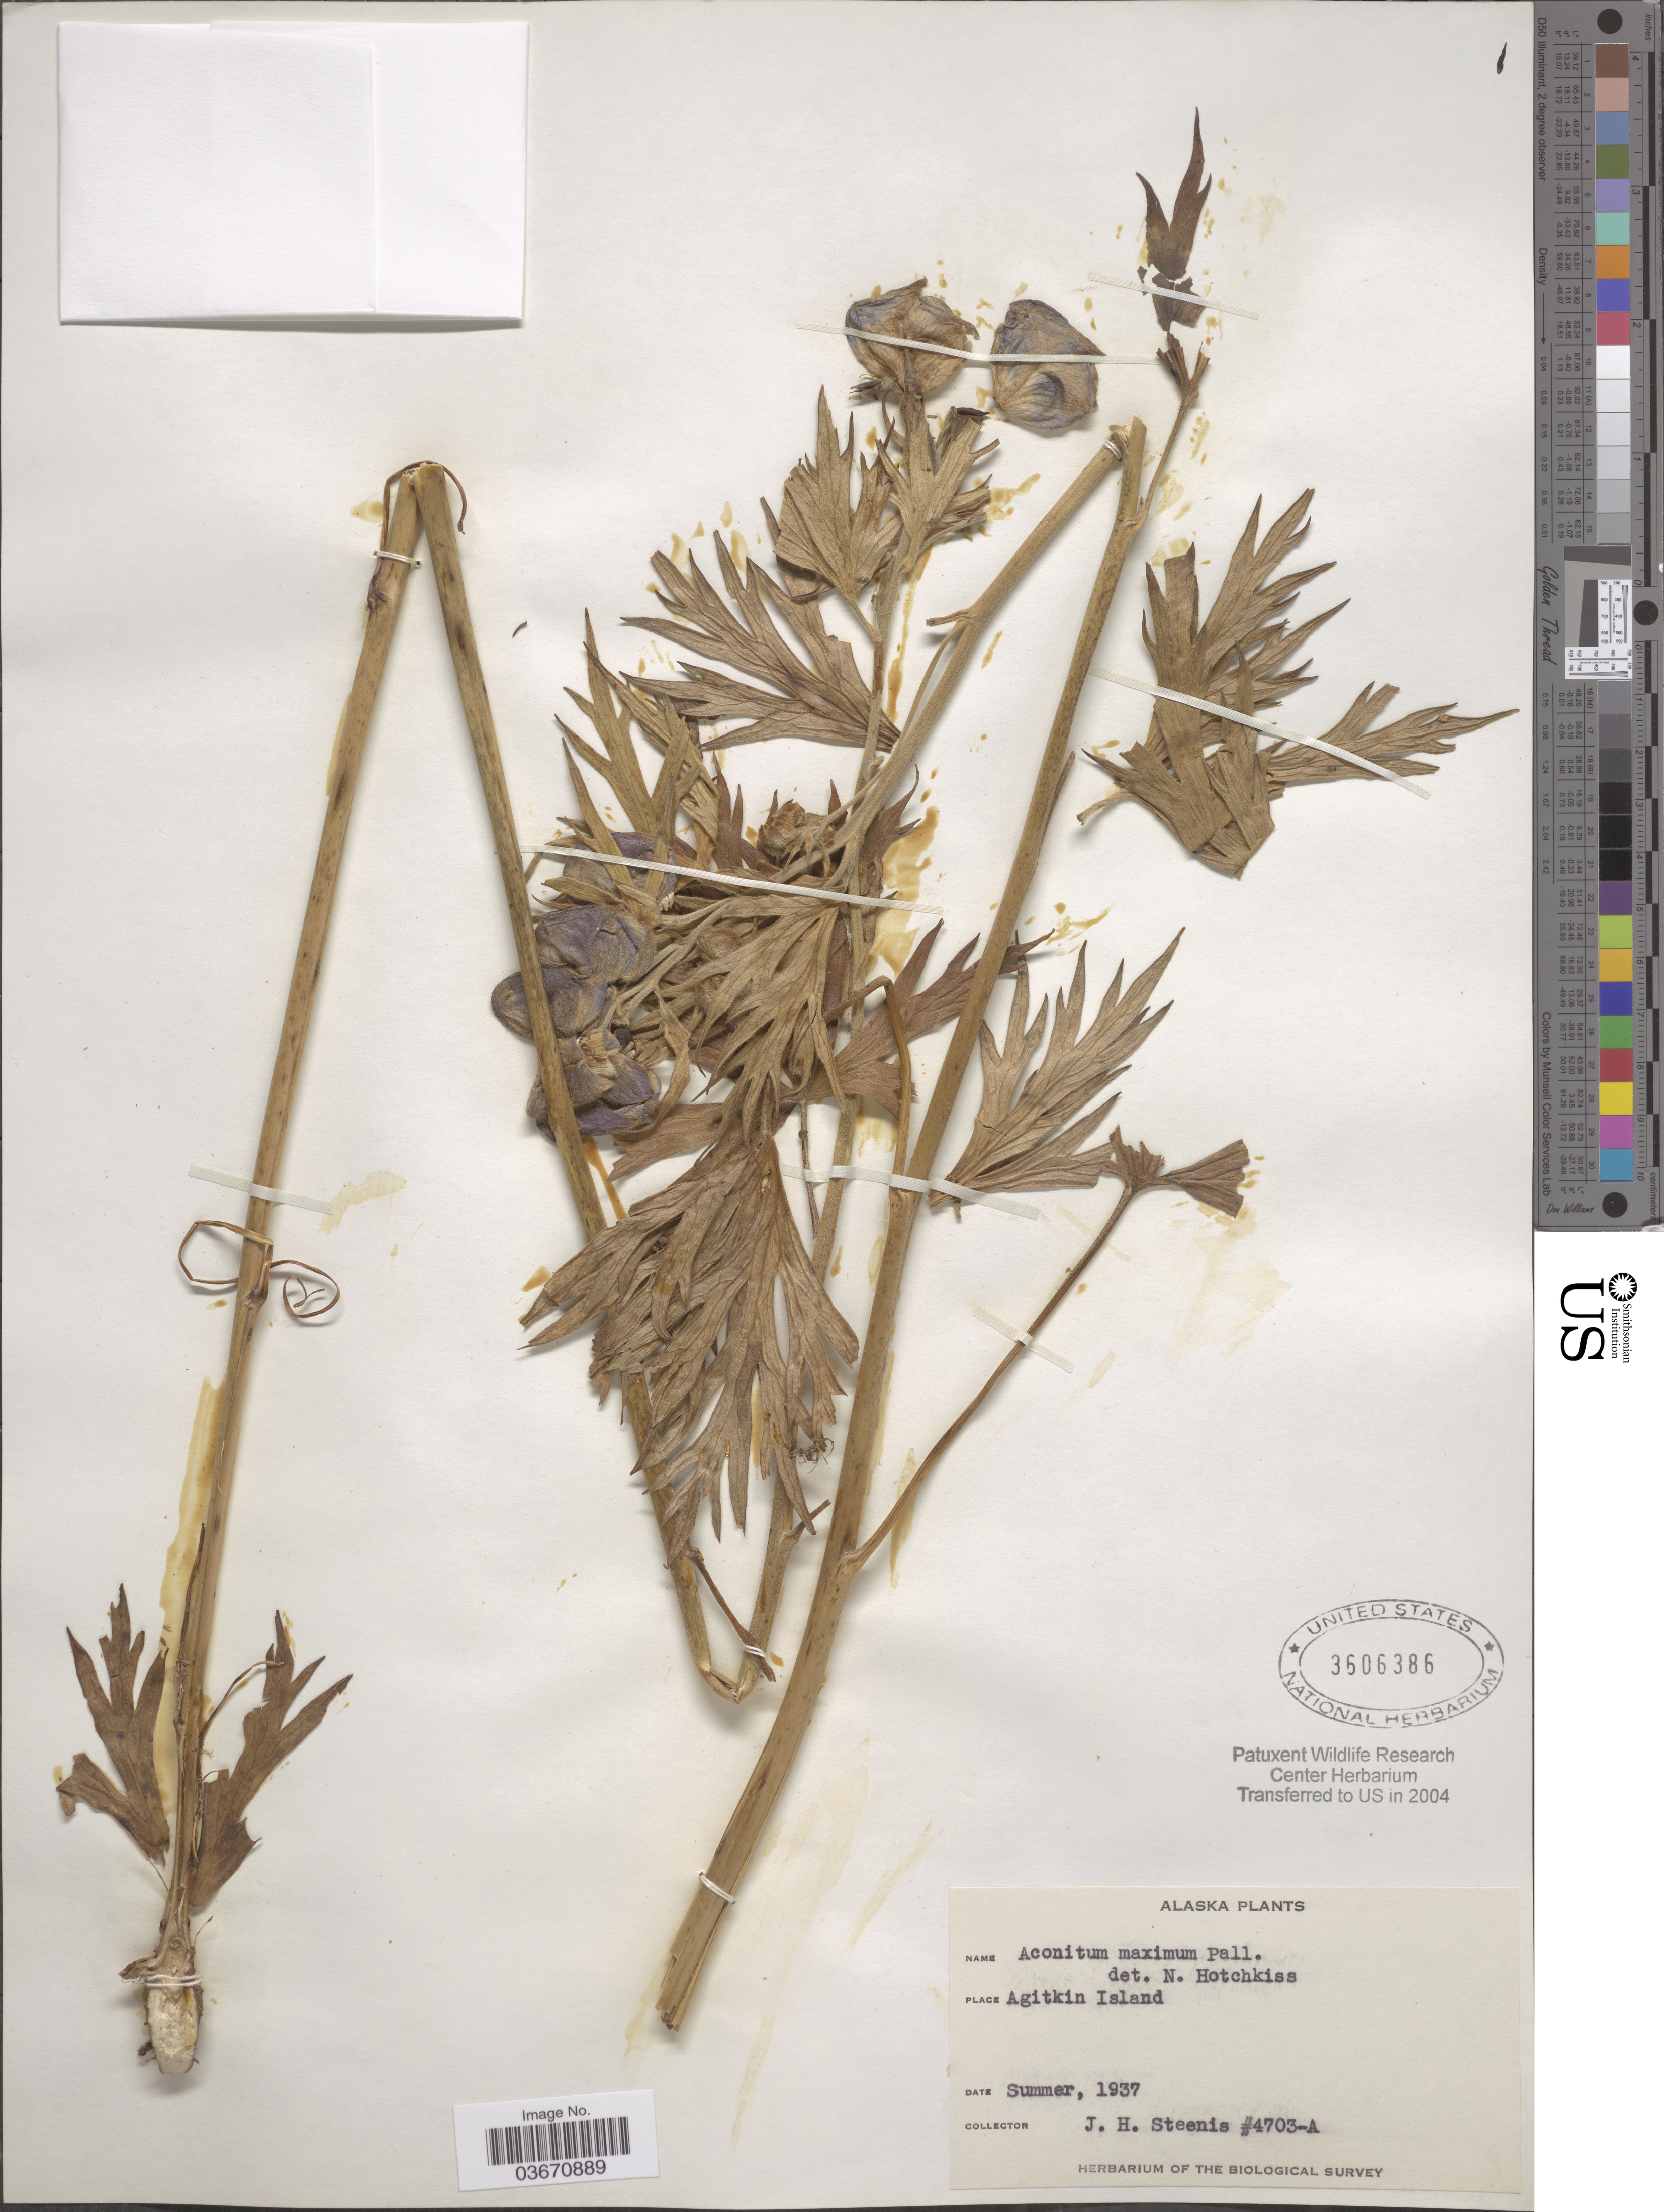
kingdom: Plantae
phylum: Tracheophyta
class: Magnoliopsida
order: Ranunculales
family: Ranunculaceae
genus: Aconitum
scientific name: Aconitum maximum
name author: Pall. ex DC.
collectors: J. H. Steenis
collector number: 4703-A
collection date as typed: Summer, 1937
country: United States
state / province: Alaska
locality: Agitkin Island.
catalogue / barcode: US 3606386